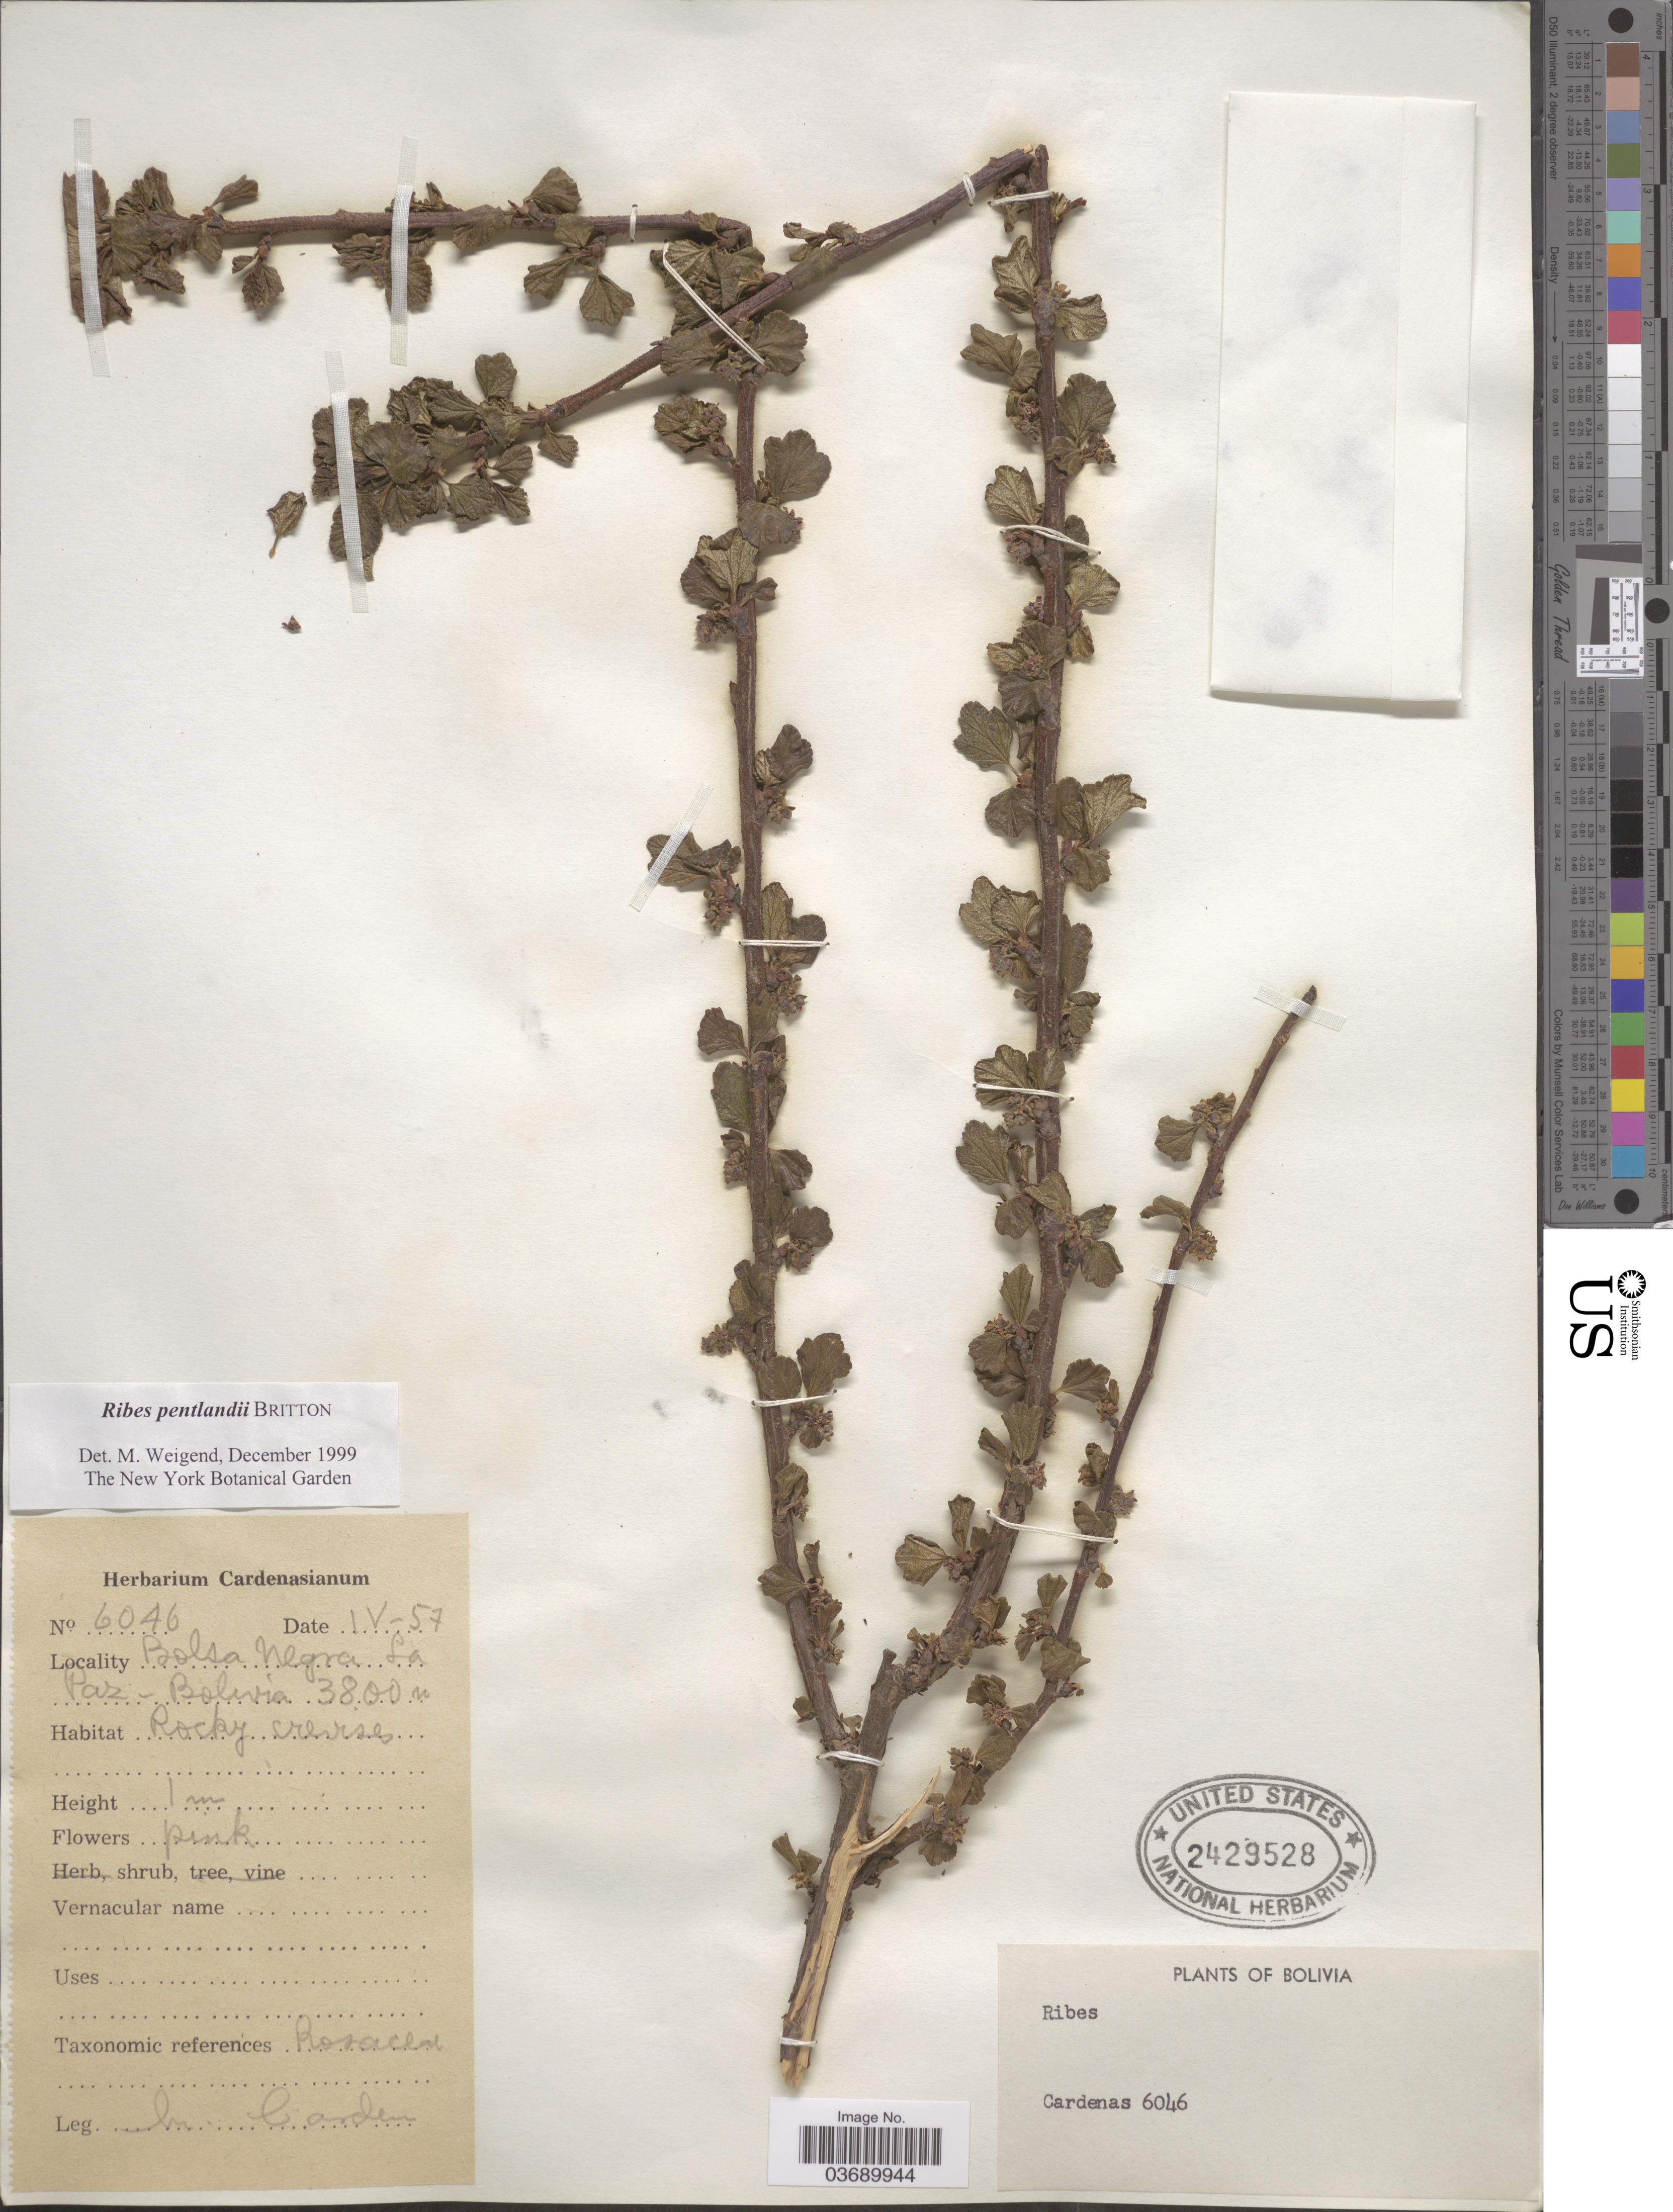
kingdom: Plantae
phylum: Tracheophyta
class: Magnoliopsida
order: Saxifragales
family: Grossulariaceae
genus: Ribes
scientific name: Ribes pentlandii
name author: Britton ex Rusby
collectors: M. Cárdenas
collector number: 6046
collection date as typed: Transcribed d/m/y: /4/57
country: Bolivia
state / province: La Paz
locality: Bolsa Negra La Paz.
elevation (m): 3800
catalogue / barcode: US 2429528